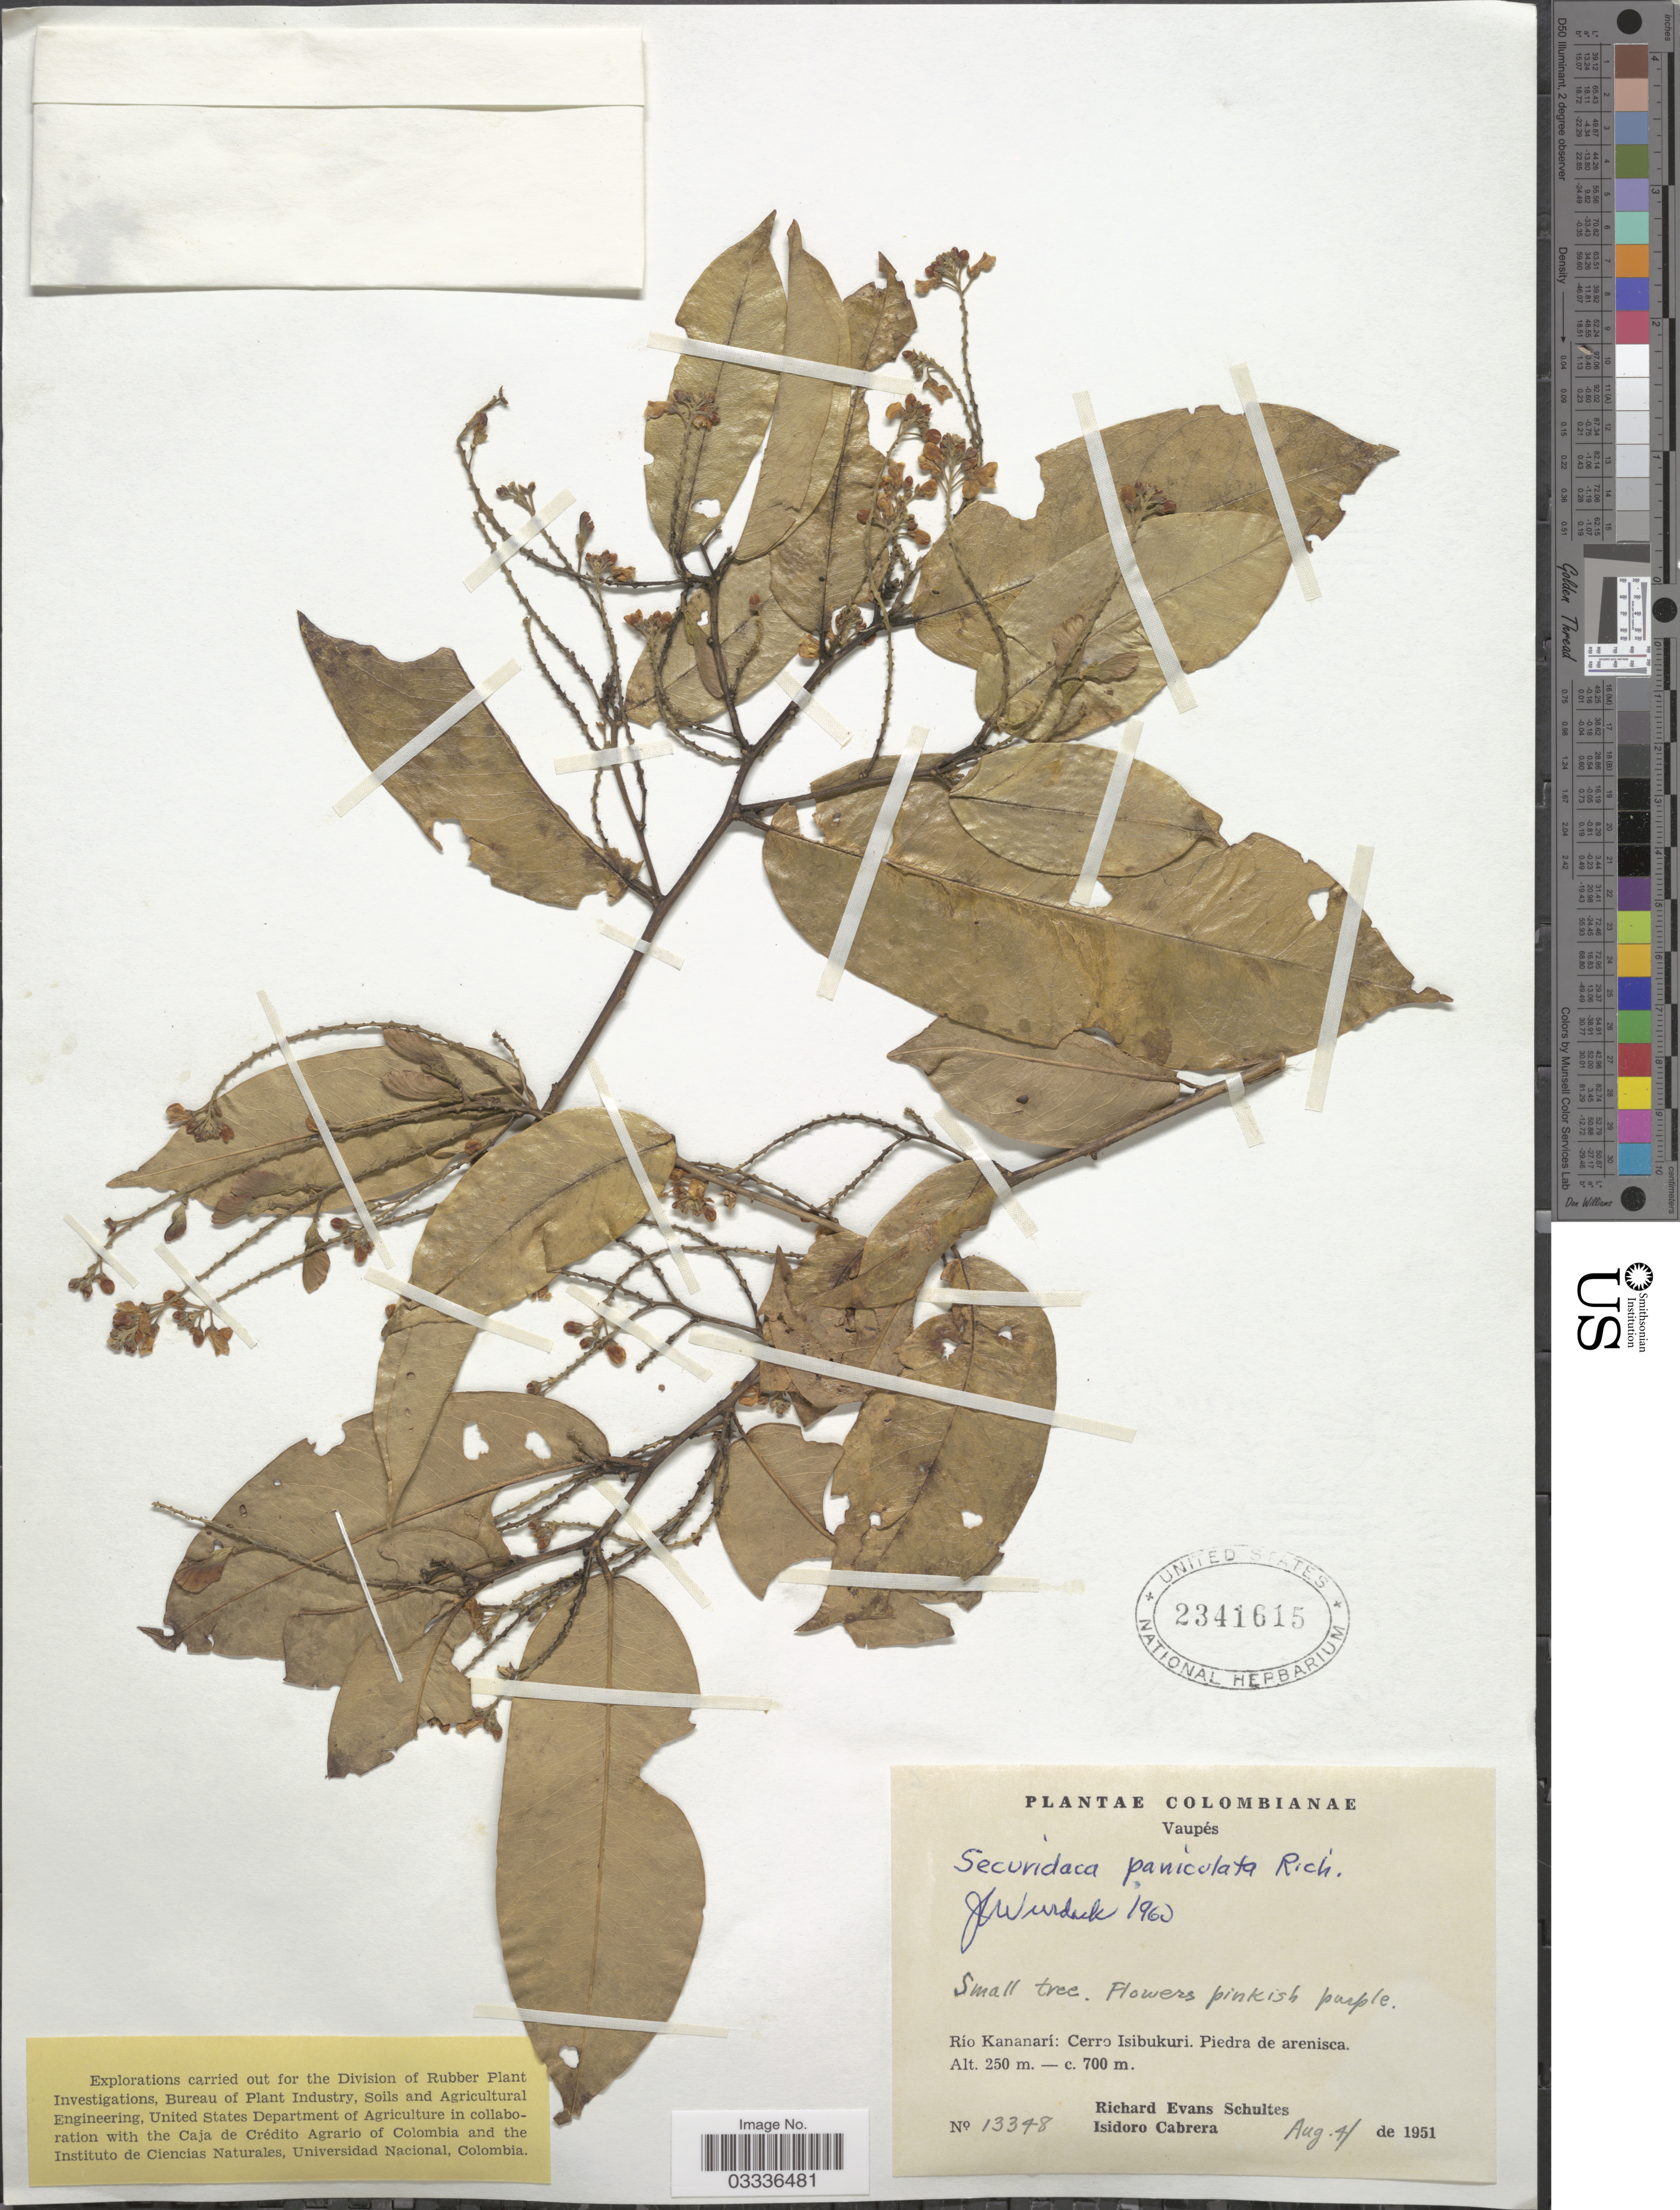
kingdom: Plantae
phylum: Tracheophyta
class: Magnoliopsida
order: Fabales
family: Polygalaceae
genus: Securidaca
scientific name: Securidaca paniculata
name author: Rich.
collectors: R. E. Schultes & I. Cabrera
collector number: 13348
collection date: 1951-08-04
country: Colombia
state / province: Vaupés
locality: Río Kananarí: Cerro Isibukuri. Piedra de arenisca.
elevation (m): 250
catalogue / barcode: US 2341615